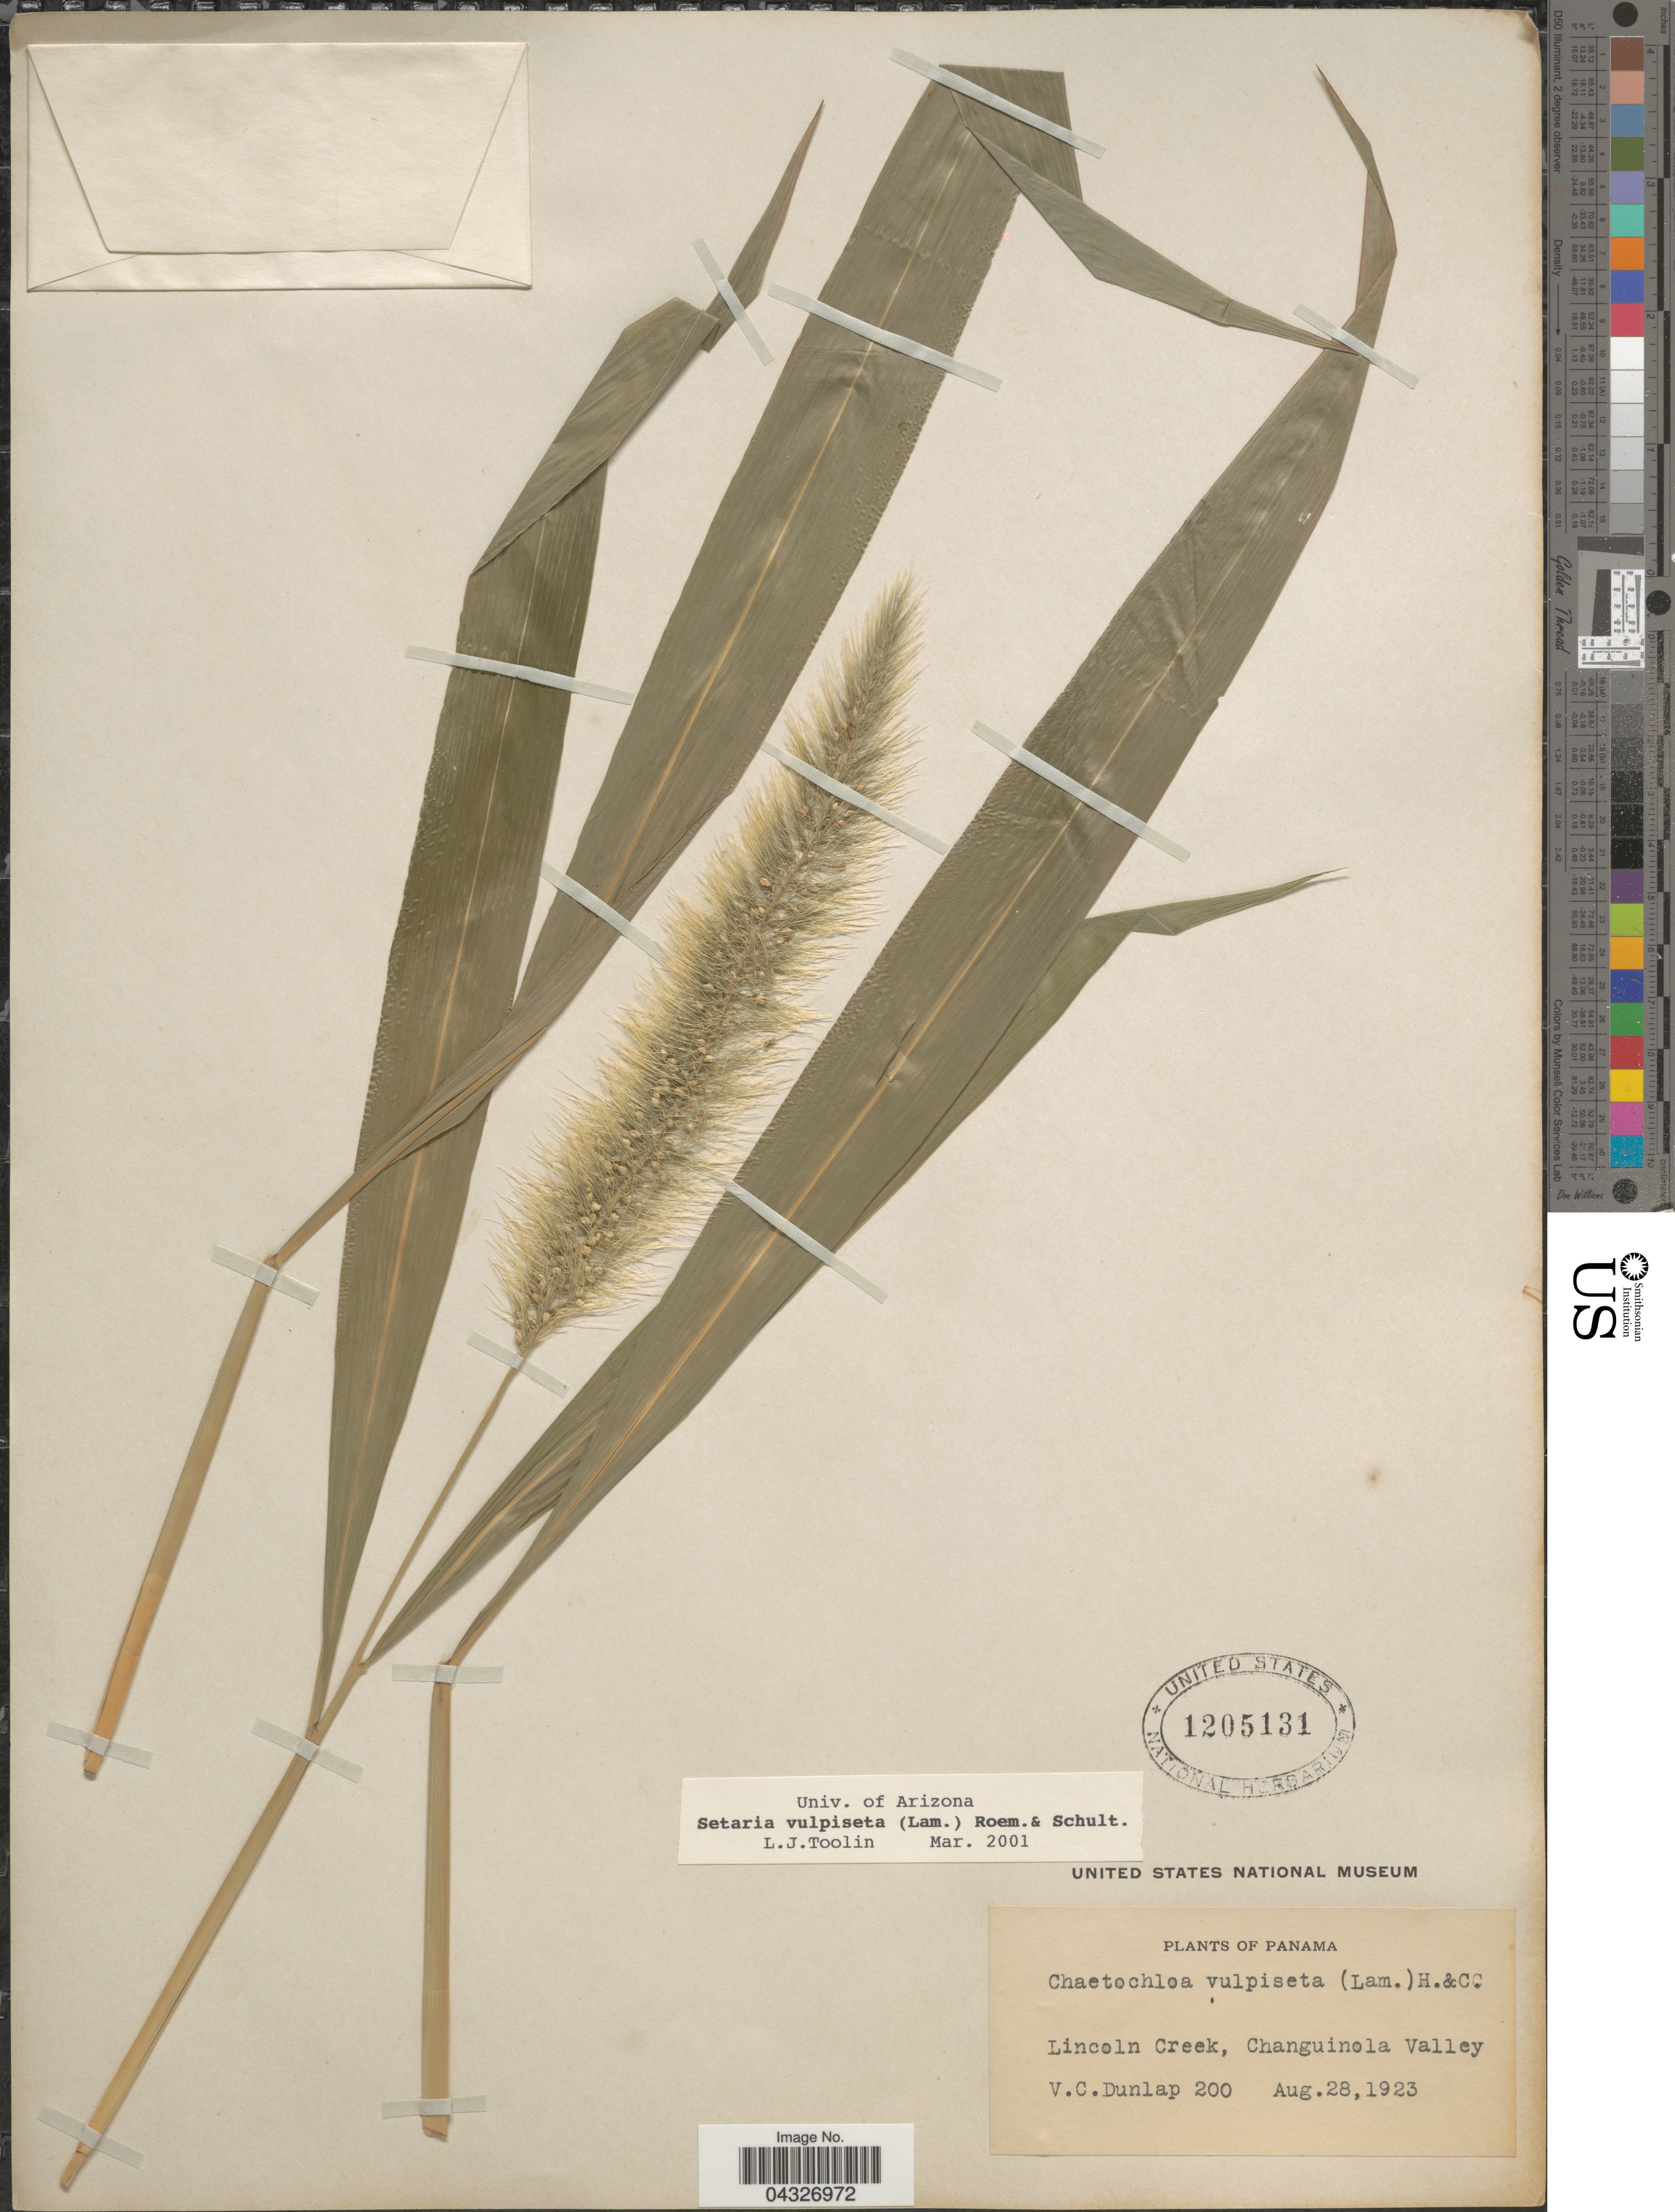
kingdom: Plantae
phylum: Tracheophyta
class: Liliopsida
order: Poales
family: Poaceae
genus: Setaria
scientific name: Setaria vulpiseta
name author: (Lam.) Roem. & Schult.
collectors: V. C. Dunlap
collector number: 200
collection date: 1923-08-28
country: Panama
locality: Lincoln Creek, Changuinola Valley.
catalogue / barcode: US 1205131